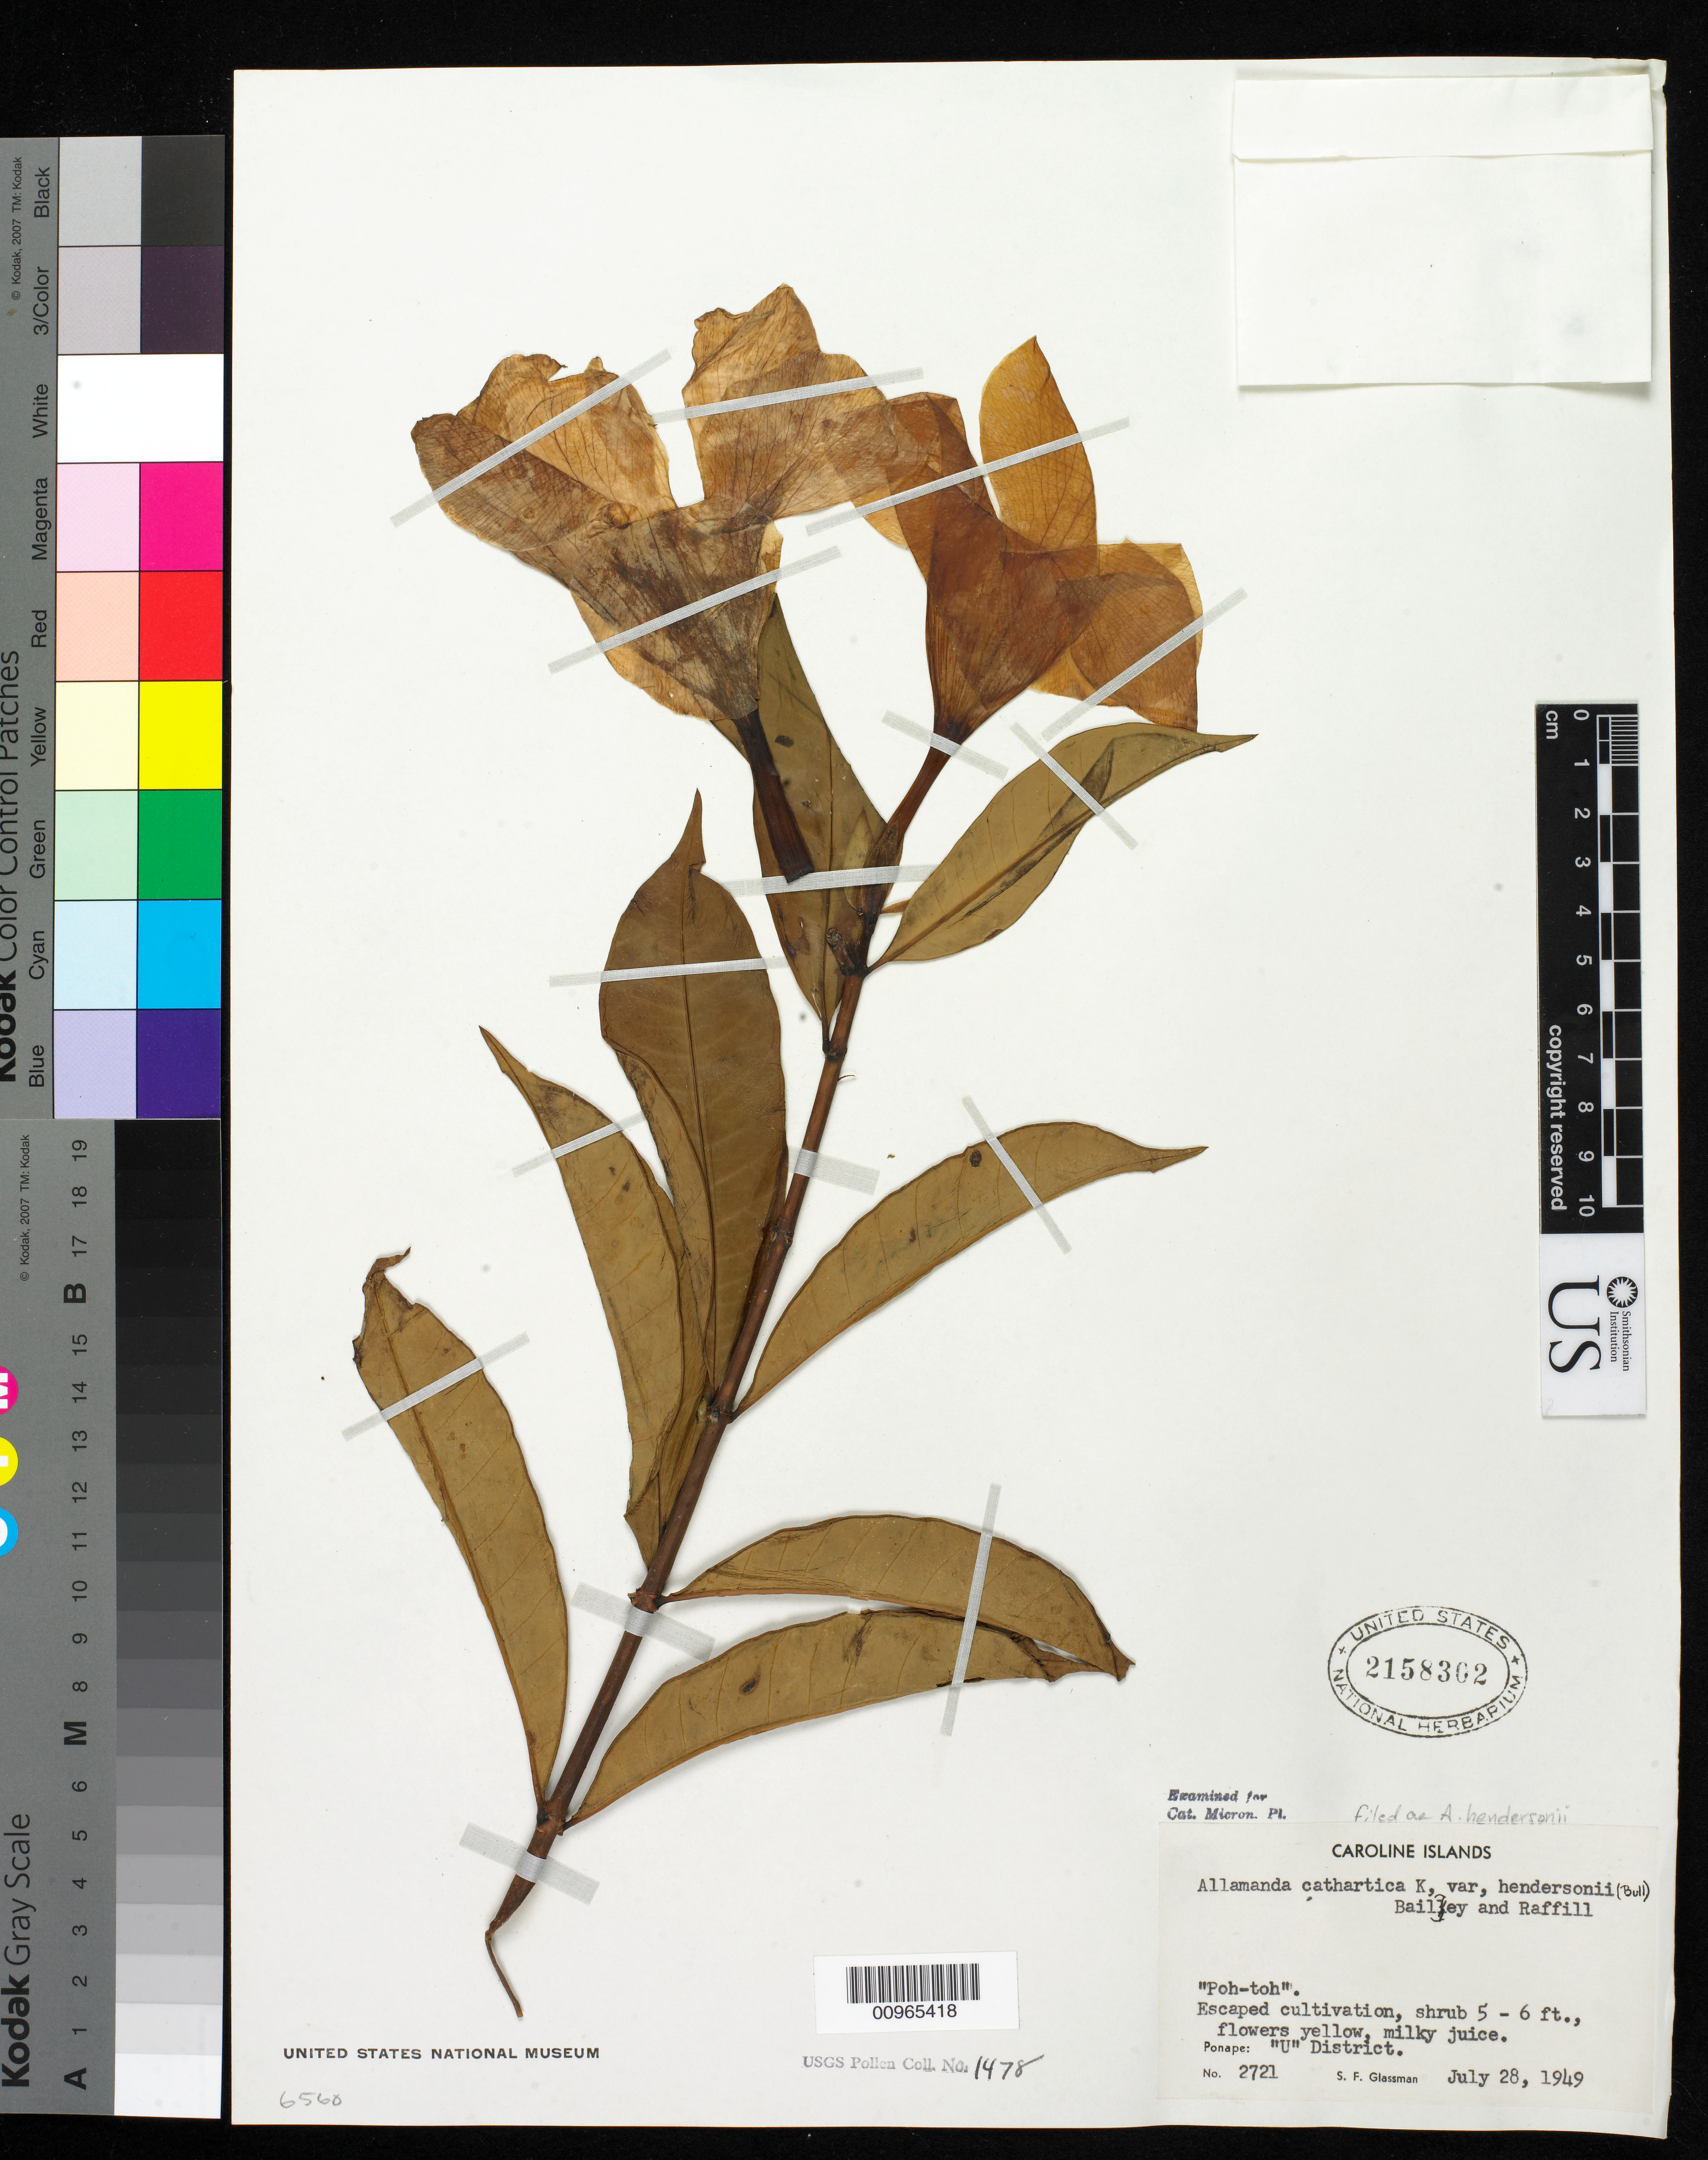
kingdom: Plantae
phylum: Tracheophyta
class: Magnoliopsida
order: Gentianales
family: Apocynaceae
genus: Allamanda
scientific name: Allamanda hendersonii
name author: W. Bull ex Dombrain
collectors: Bailey, -- & Raffill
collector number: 2721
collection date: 1949-07-28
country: Micronesia, Federated States of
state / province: Pohnpei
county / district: Uh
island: Pohnpei [Ponape]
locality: U district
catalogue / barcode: US 2158362